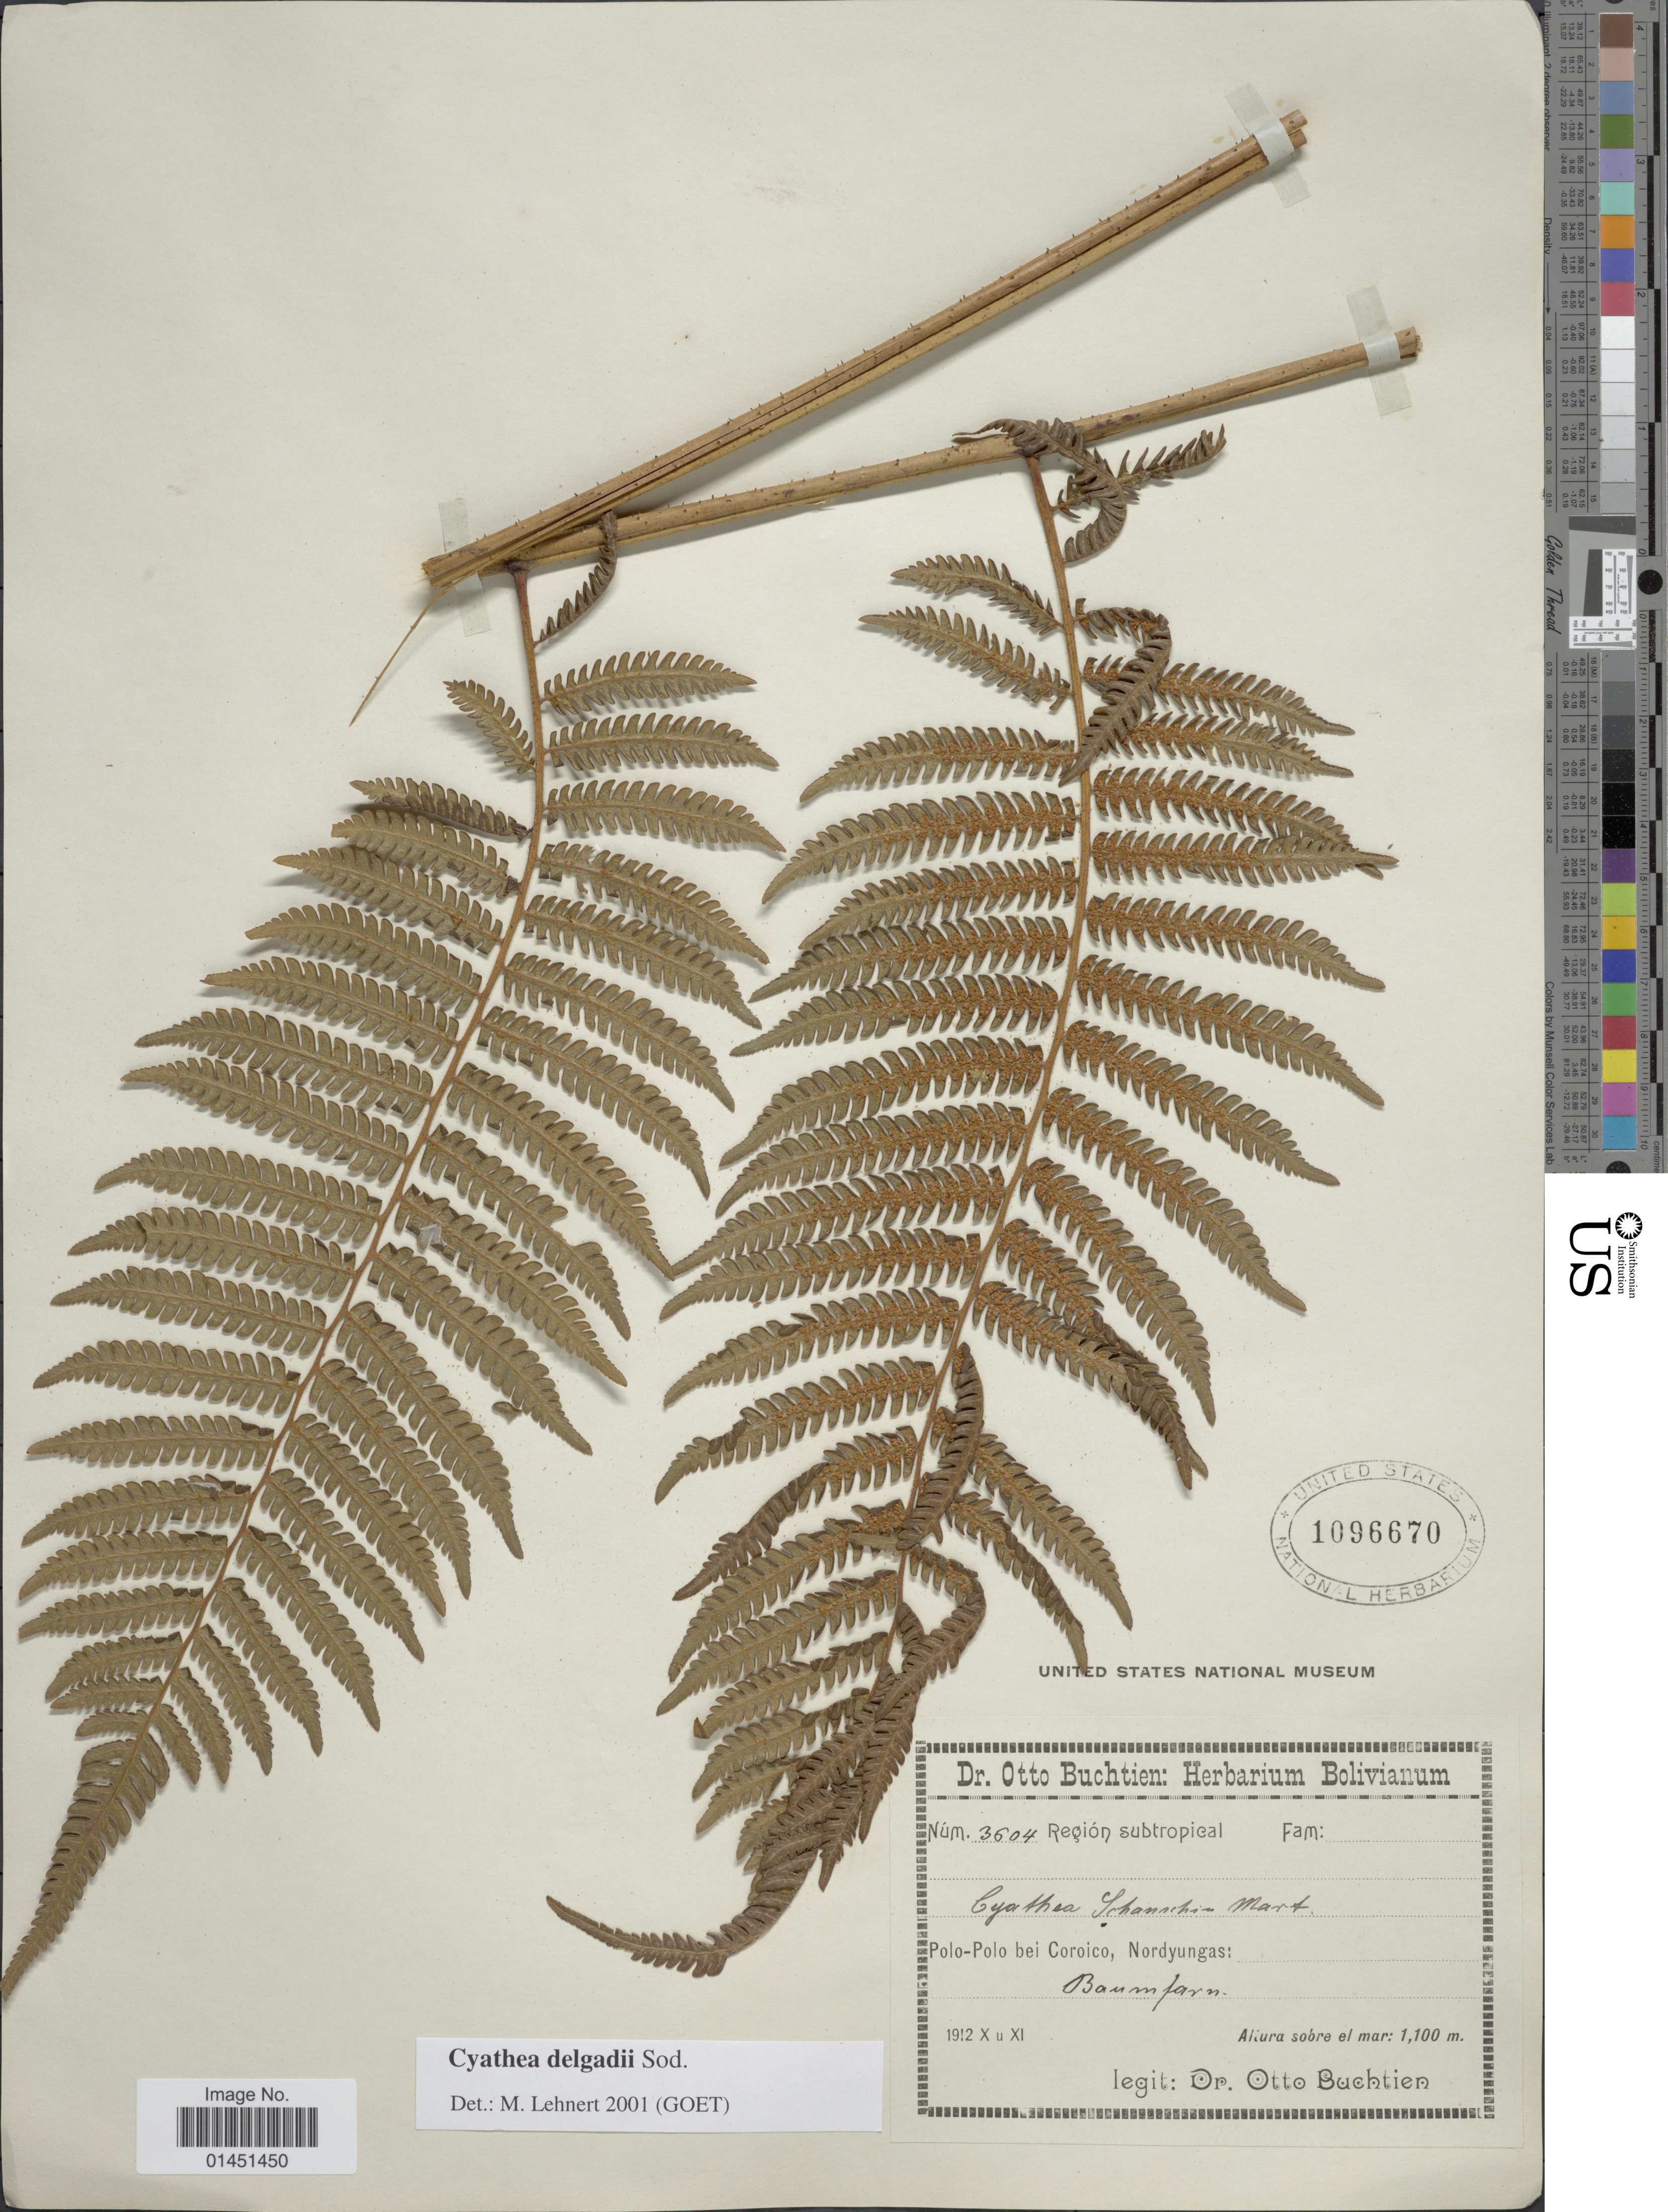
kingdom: Plantae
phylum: Tracheophyta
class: Polypodiopsida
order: Cyatheales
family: Cyatheaceae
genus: Cyathea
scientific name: Cyathea delgadii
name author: Pohl ex Sternb.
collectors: O. Buchtien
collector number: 3604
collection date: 1912-10/1912-11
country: Bolivia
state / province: La Paz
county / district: Nor Yungas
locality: Polo-Polo bei Coroico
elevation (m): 1100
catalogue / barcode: US 1096670